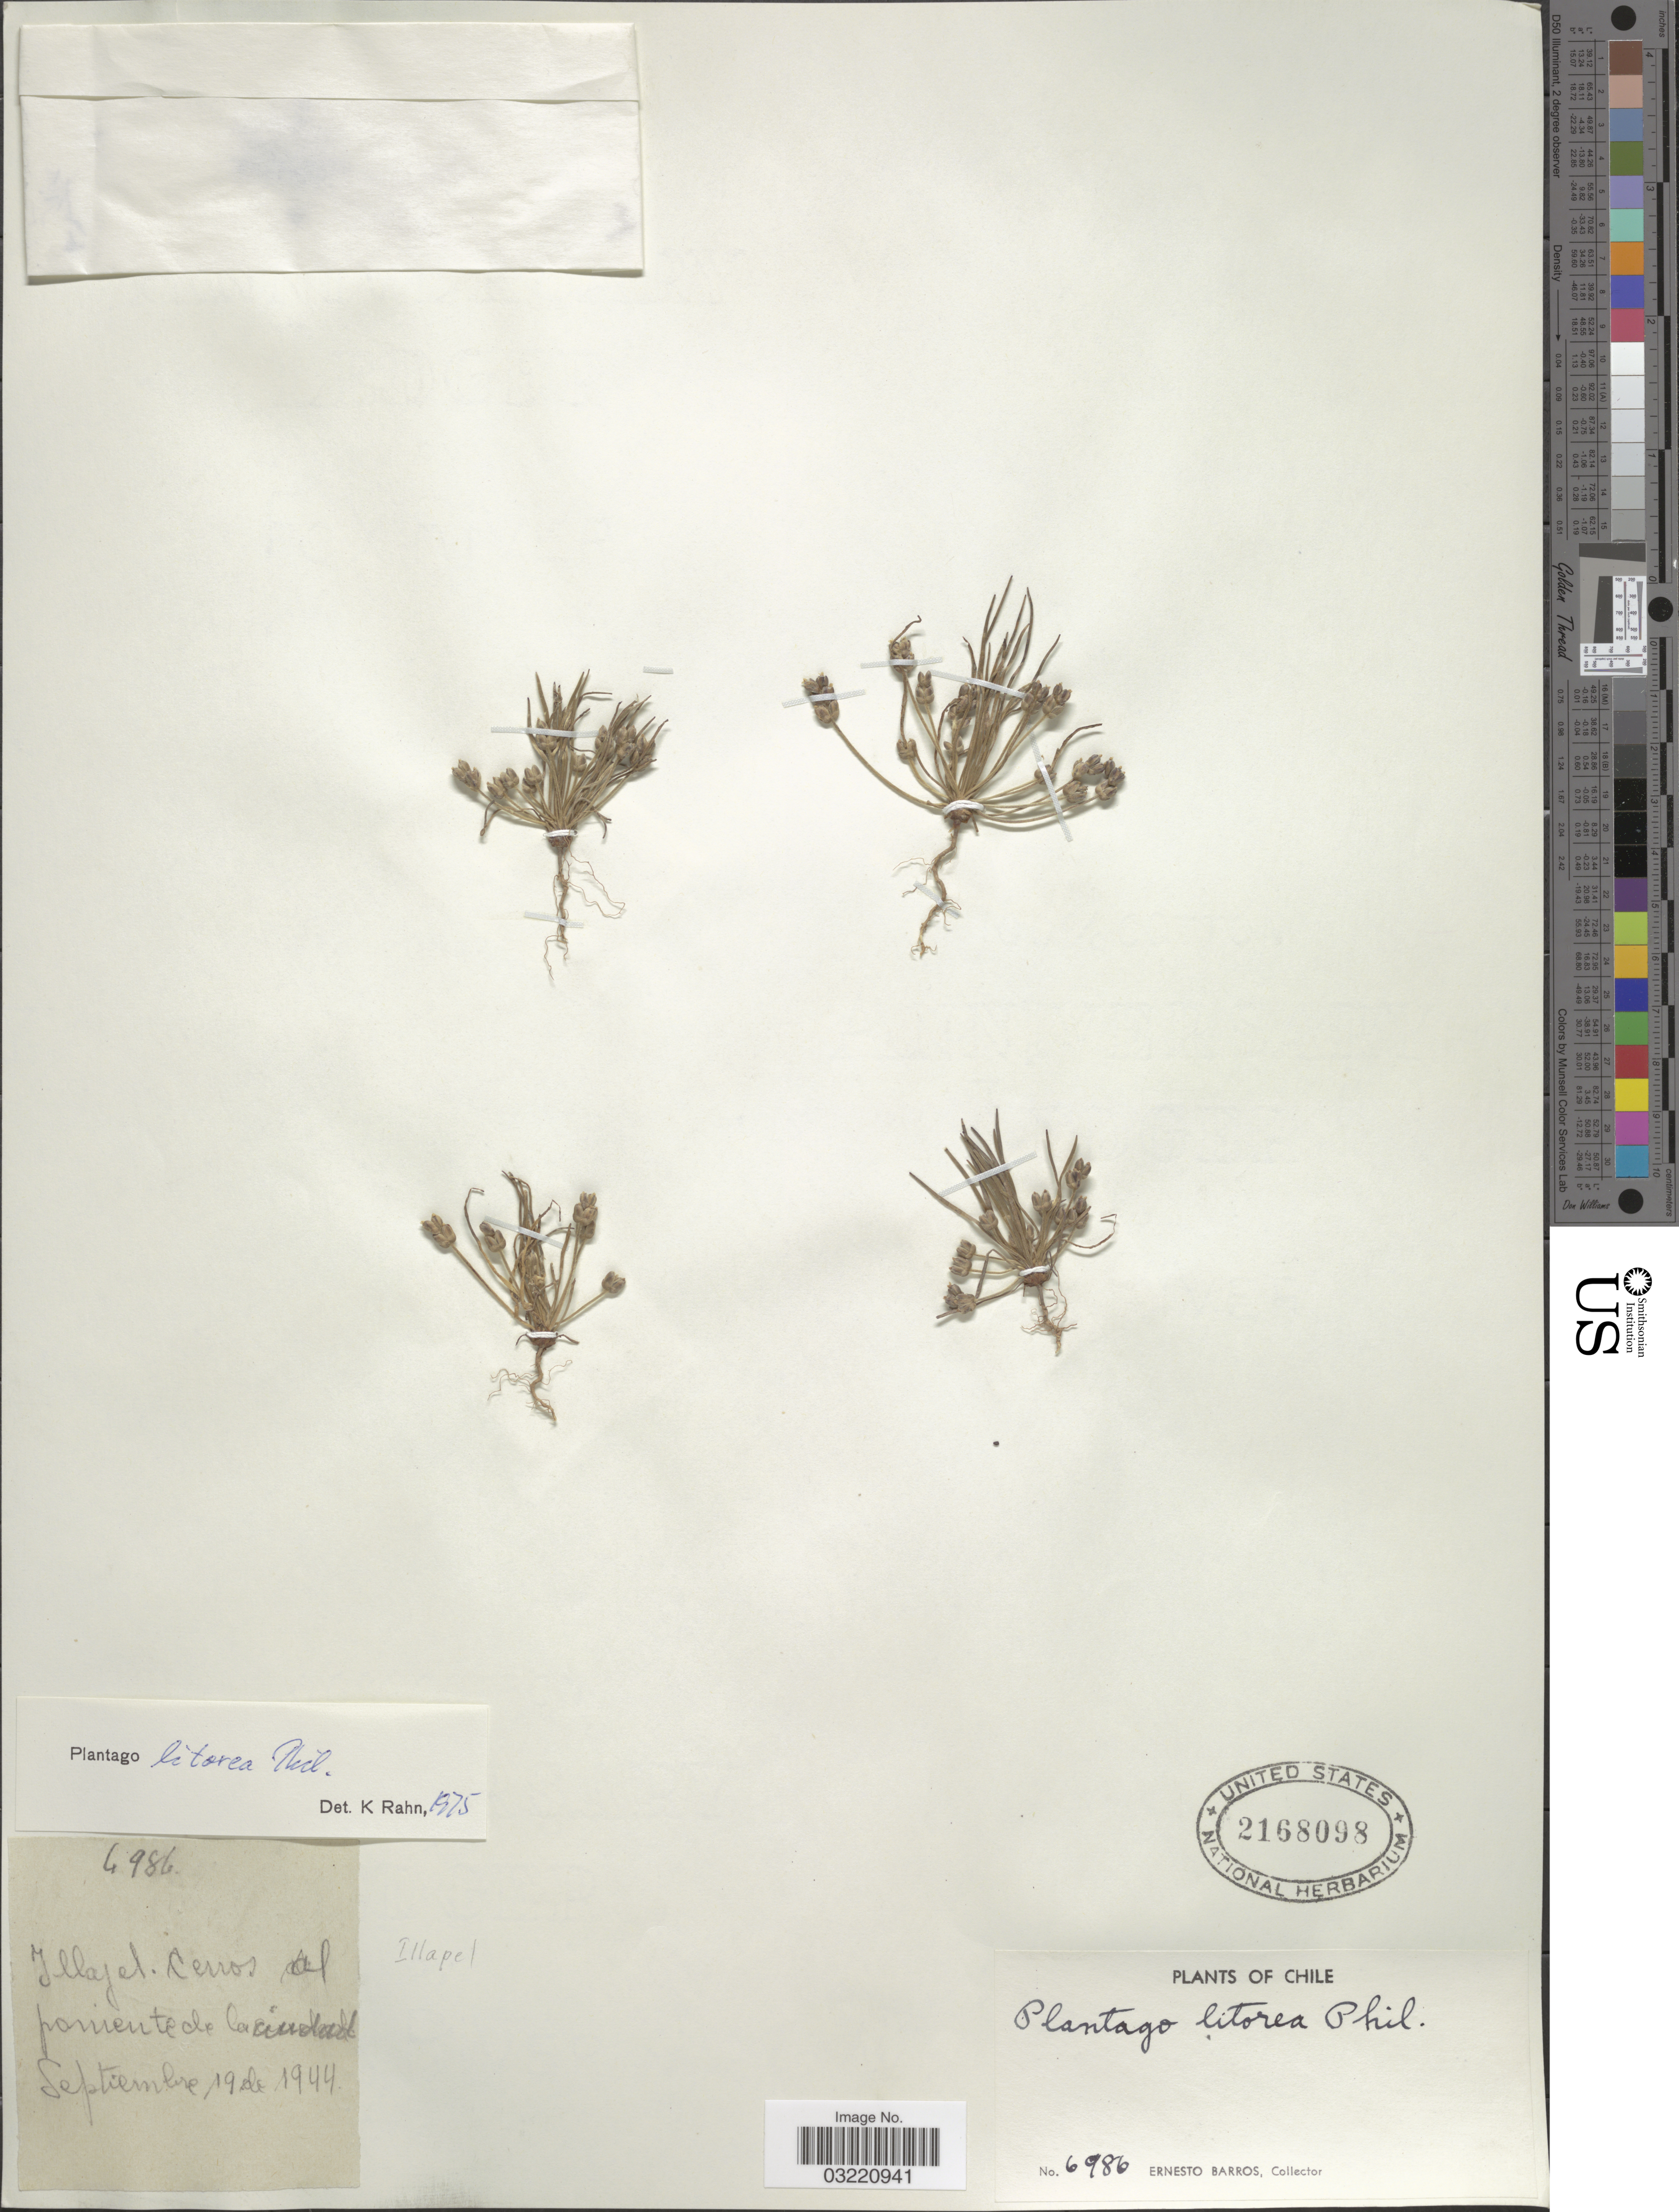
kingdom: Plantae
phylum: Tracheophyta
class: Magnoliopsida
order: Lamiales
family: Plantaginaceae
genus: Plantago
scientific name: Plantago litorea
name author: Phil.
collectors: E. Barros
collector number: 6986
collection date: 1944-09-19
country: Chile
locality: Illapel. Cerros del porriente de la ciudad.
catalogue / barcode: US 2168098